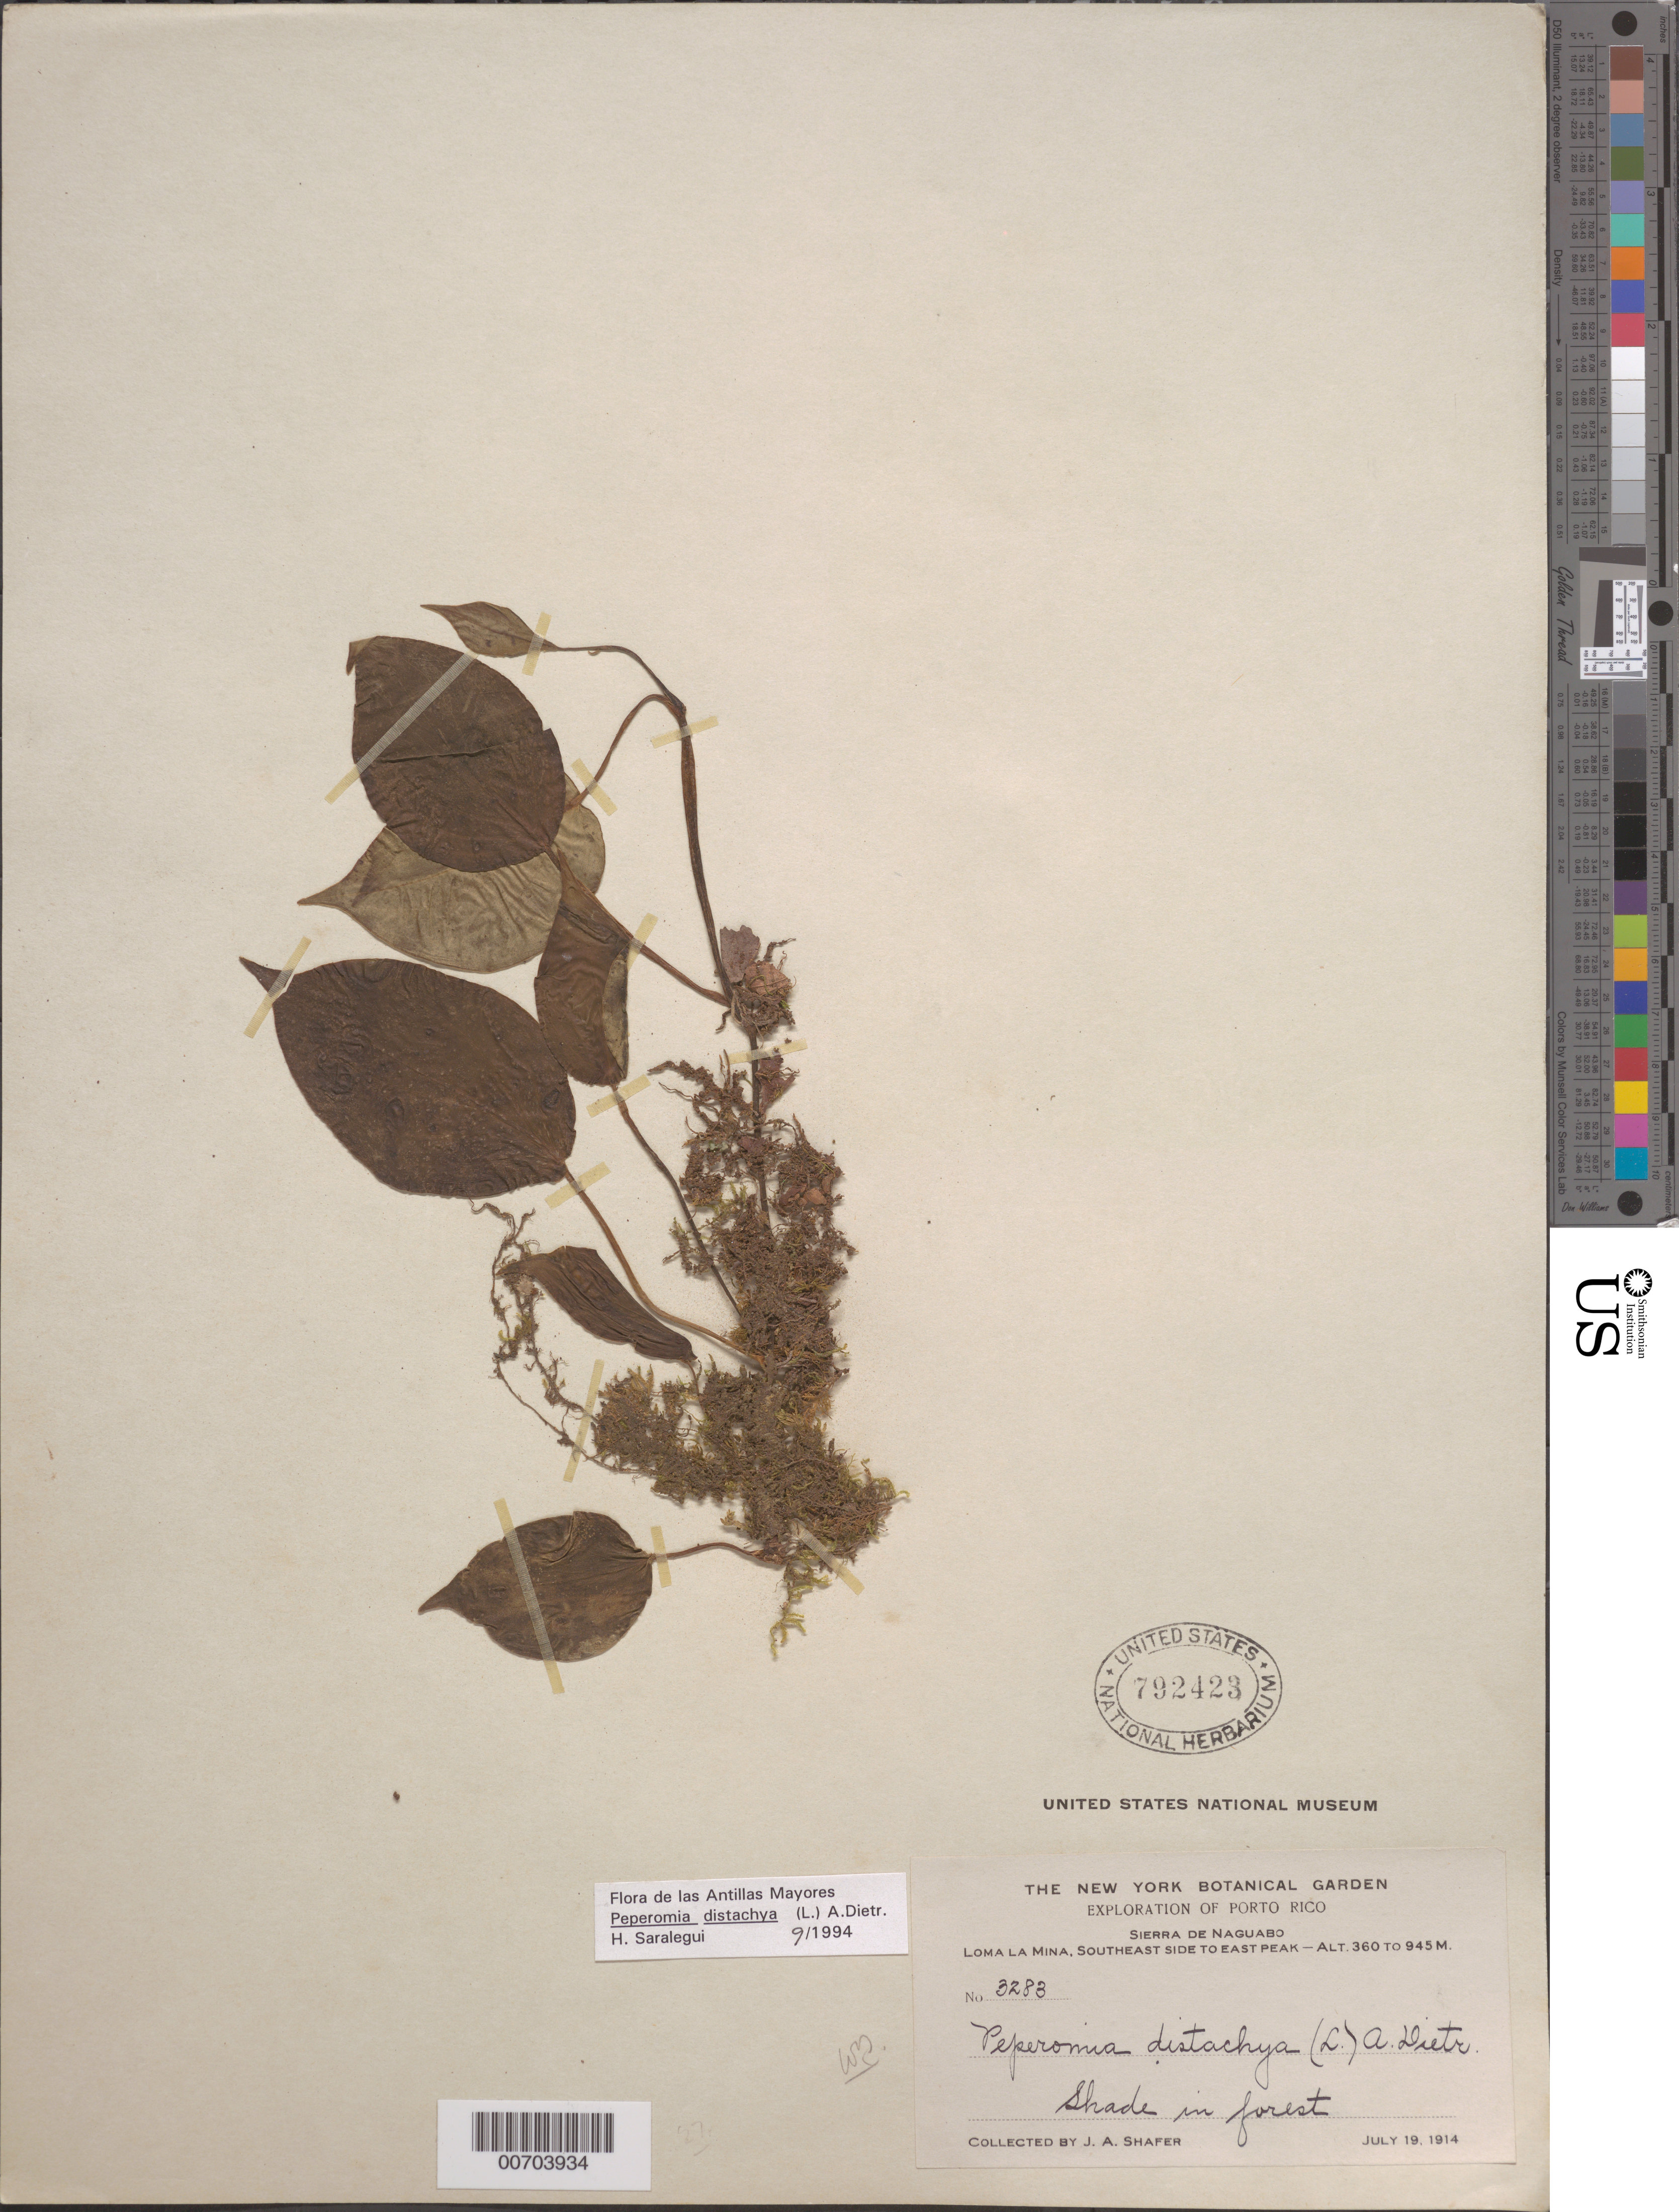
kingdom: Plantae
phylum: Tracheophyta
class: Magnoliopsida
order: Piperales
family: Piperaceae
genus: Peperomia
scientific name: Peperomia distachya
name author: (L.) A. Dietr.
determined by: Saralegui Boza, H.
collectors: J. A. Shafer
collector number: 3283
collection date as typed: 19 Jul 1914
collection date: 1914-07-19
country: Puerto Rico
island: Greater Antilles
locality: Sierra de Naguabo; Loma la Mina, SE side to E peak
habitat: shade in forest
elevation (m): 360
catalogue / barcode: US 792423